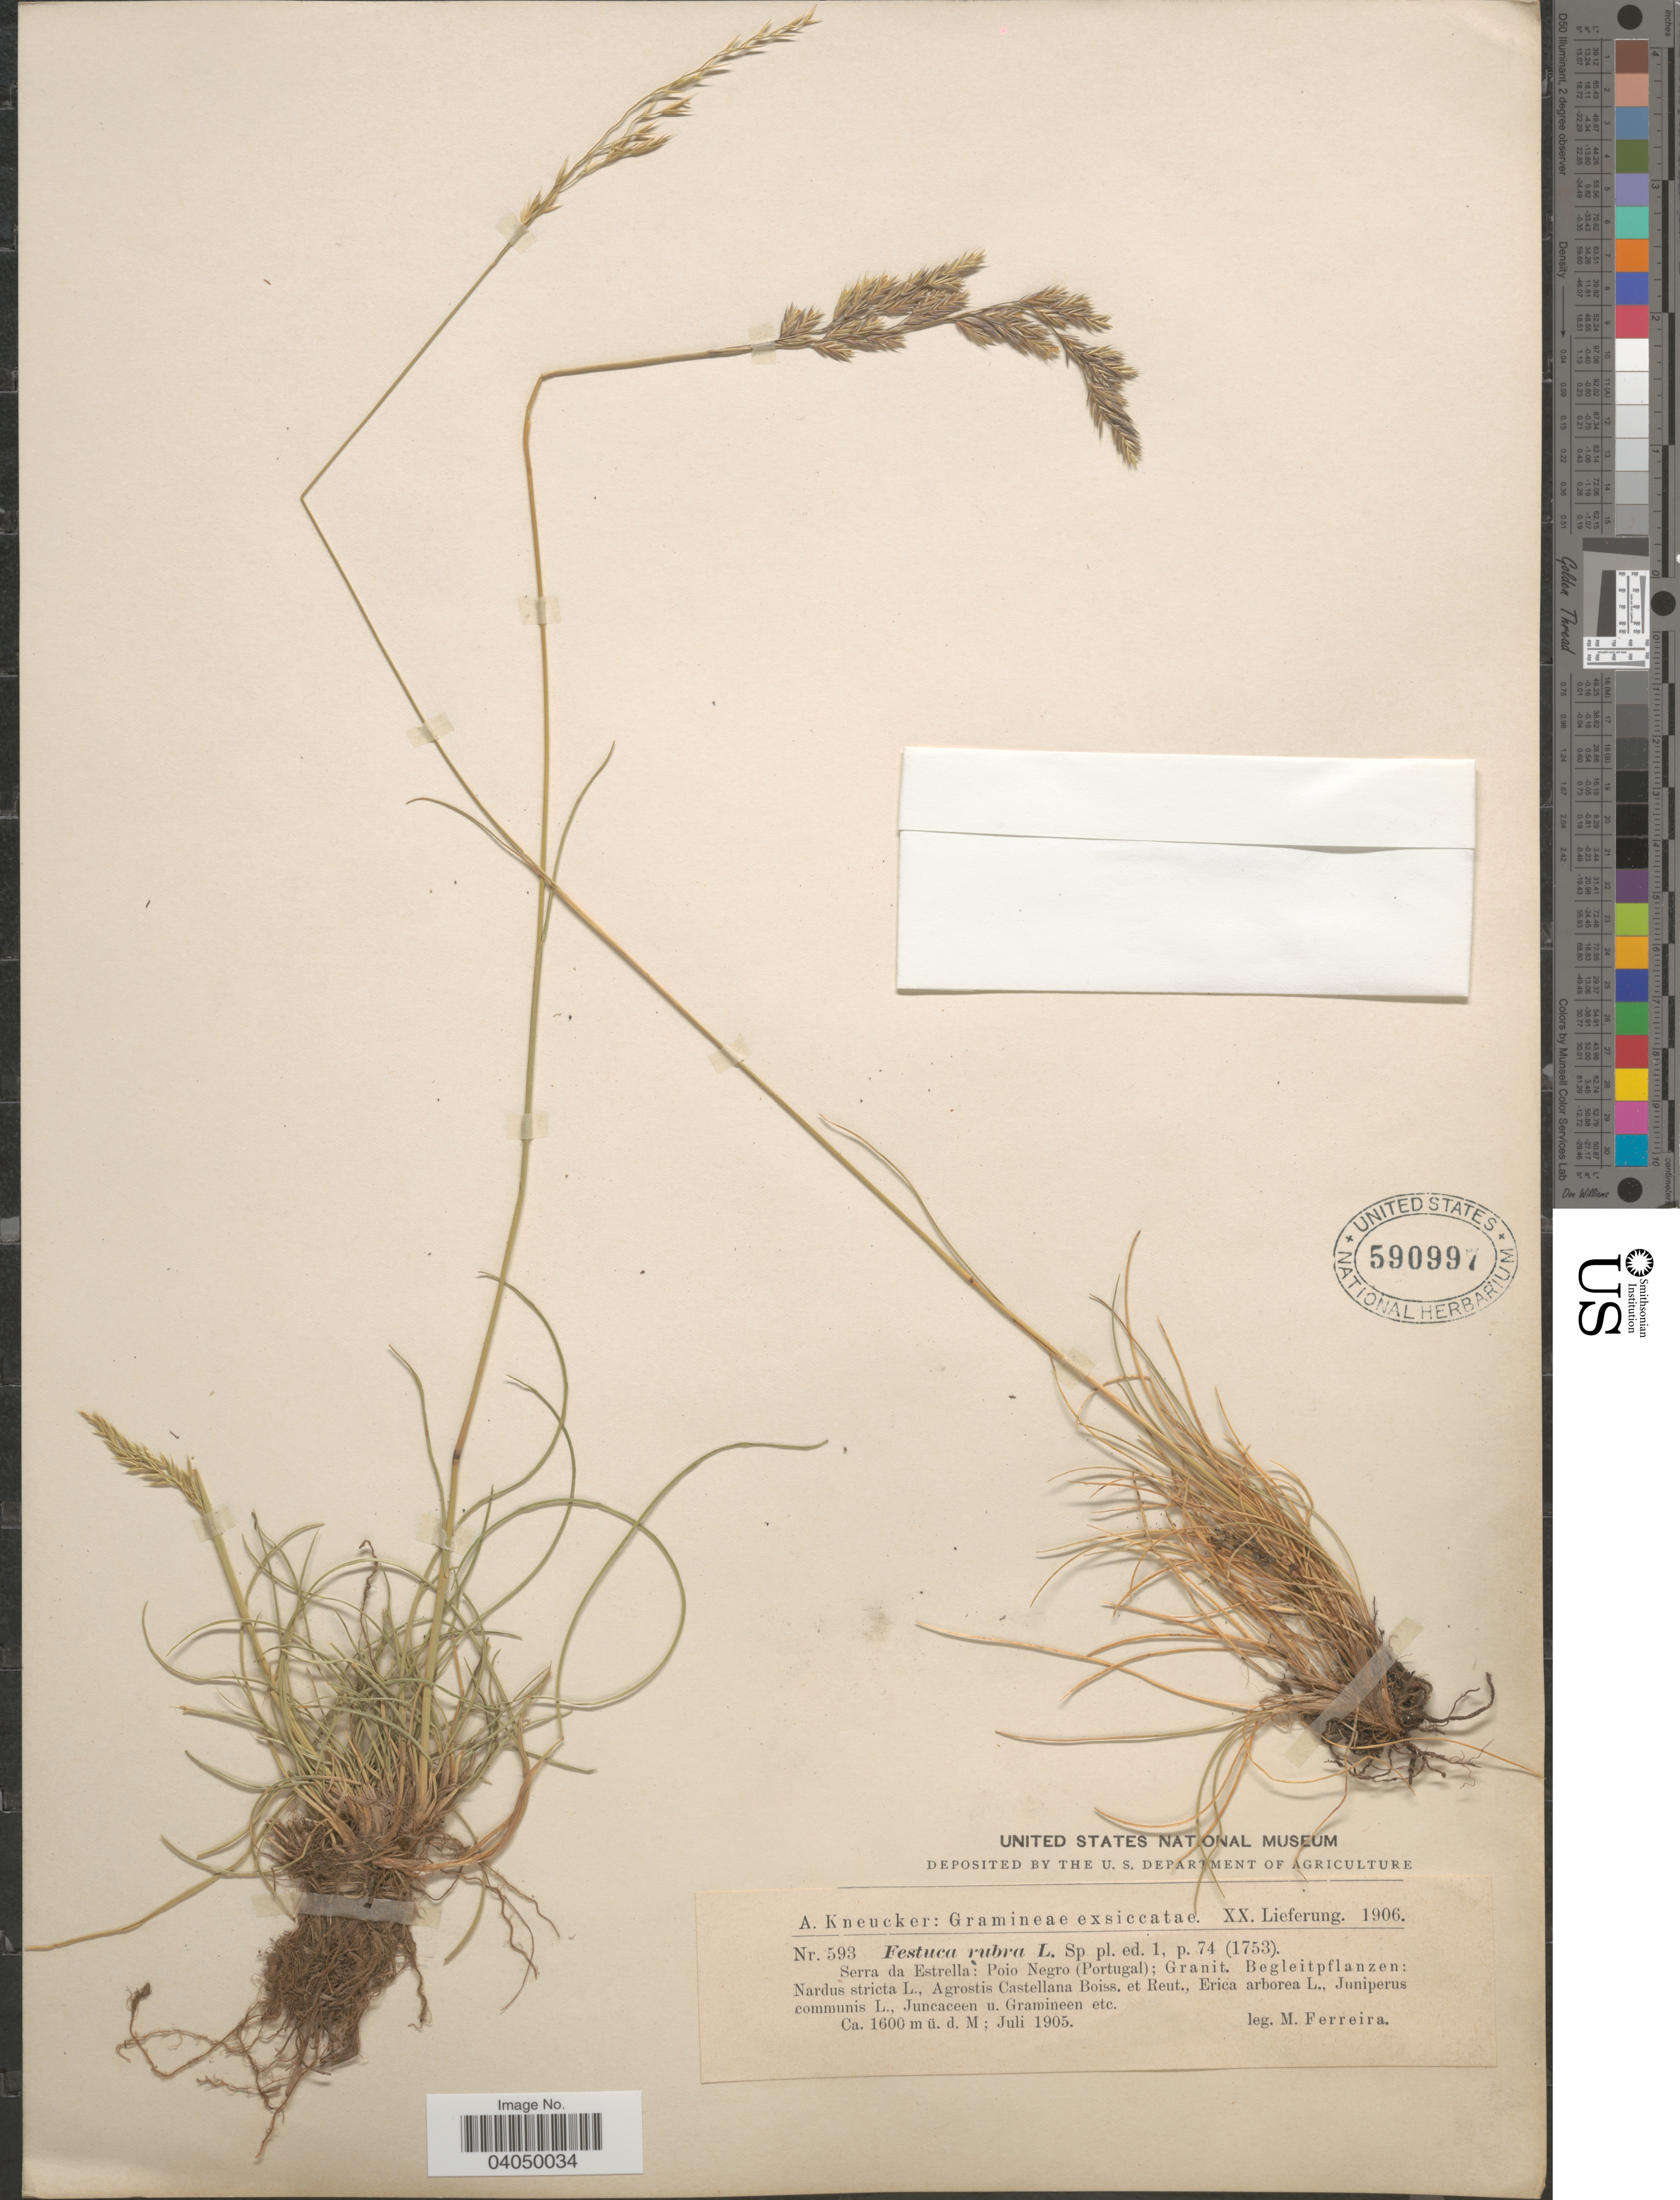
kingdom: Plantae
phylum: Tracheophyta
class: Liliopsida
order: Poales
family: Poaceae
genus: Festuca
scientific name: Festuca rubra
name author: L.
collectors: M. Ferreira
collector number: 593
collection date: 1905-07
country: Portugal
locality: Serra da Estrella: Poio Negro (Portugal); Granit.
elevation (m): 1600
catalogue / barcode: US 590997